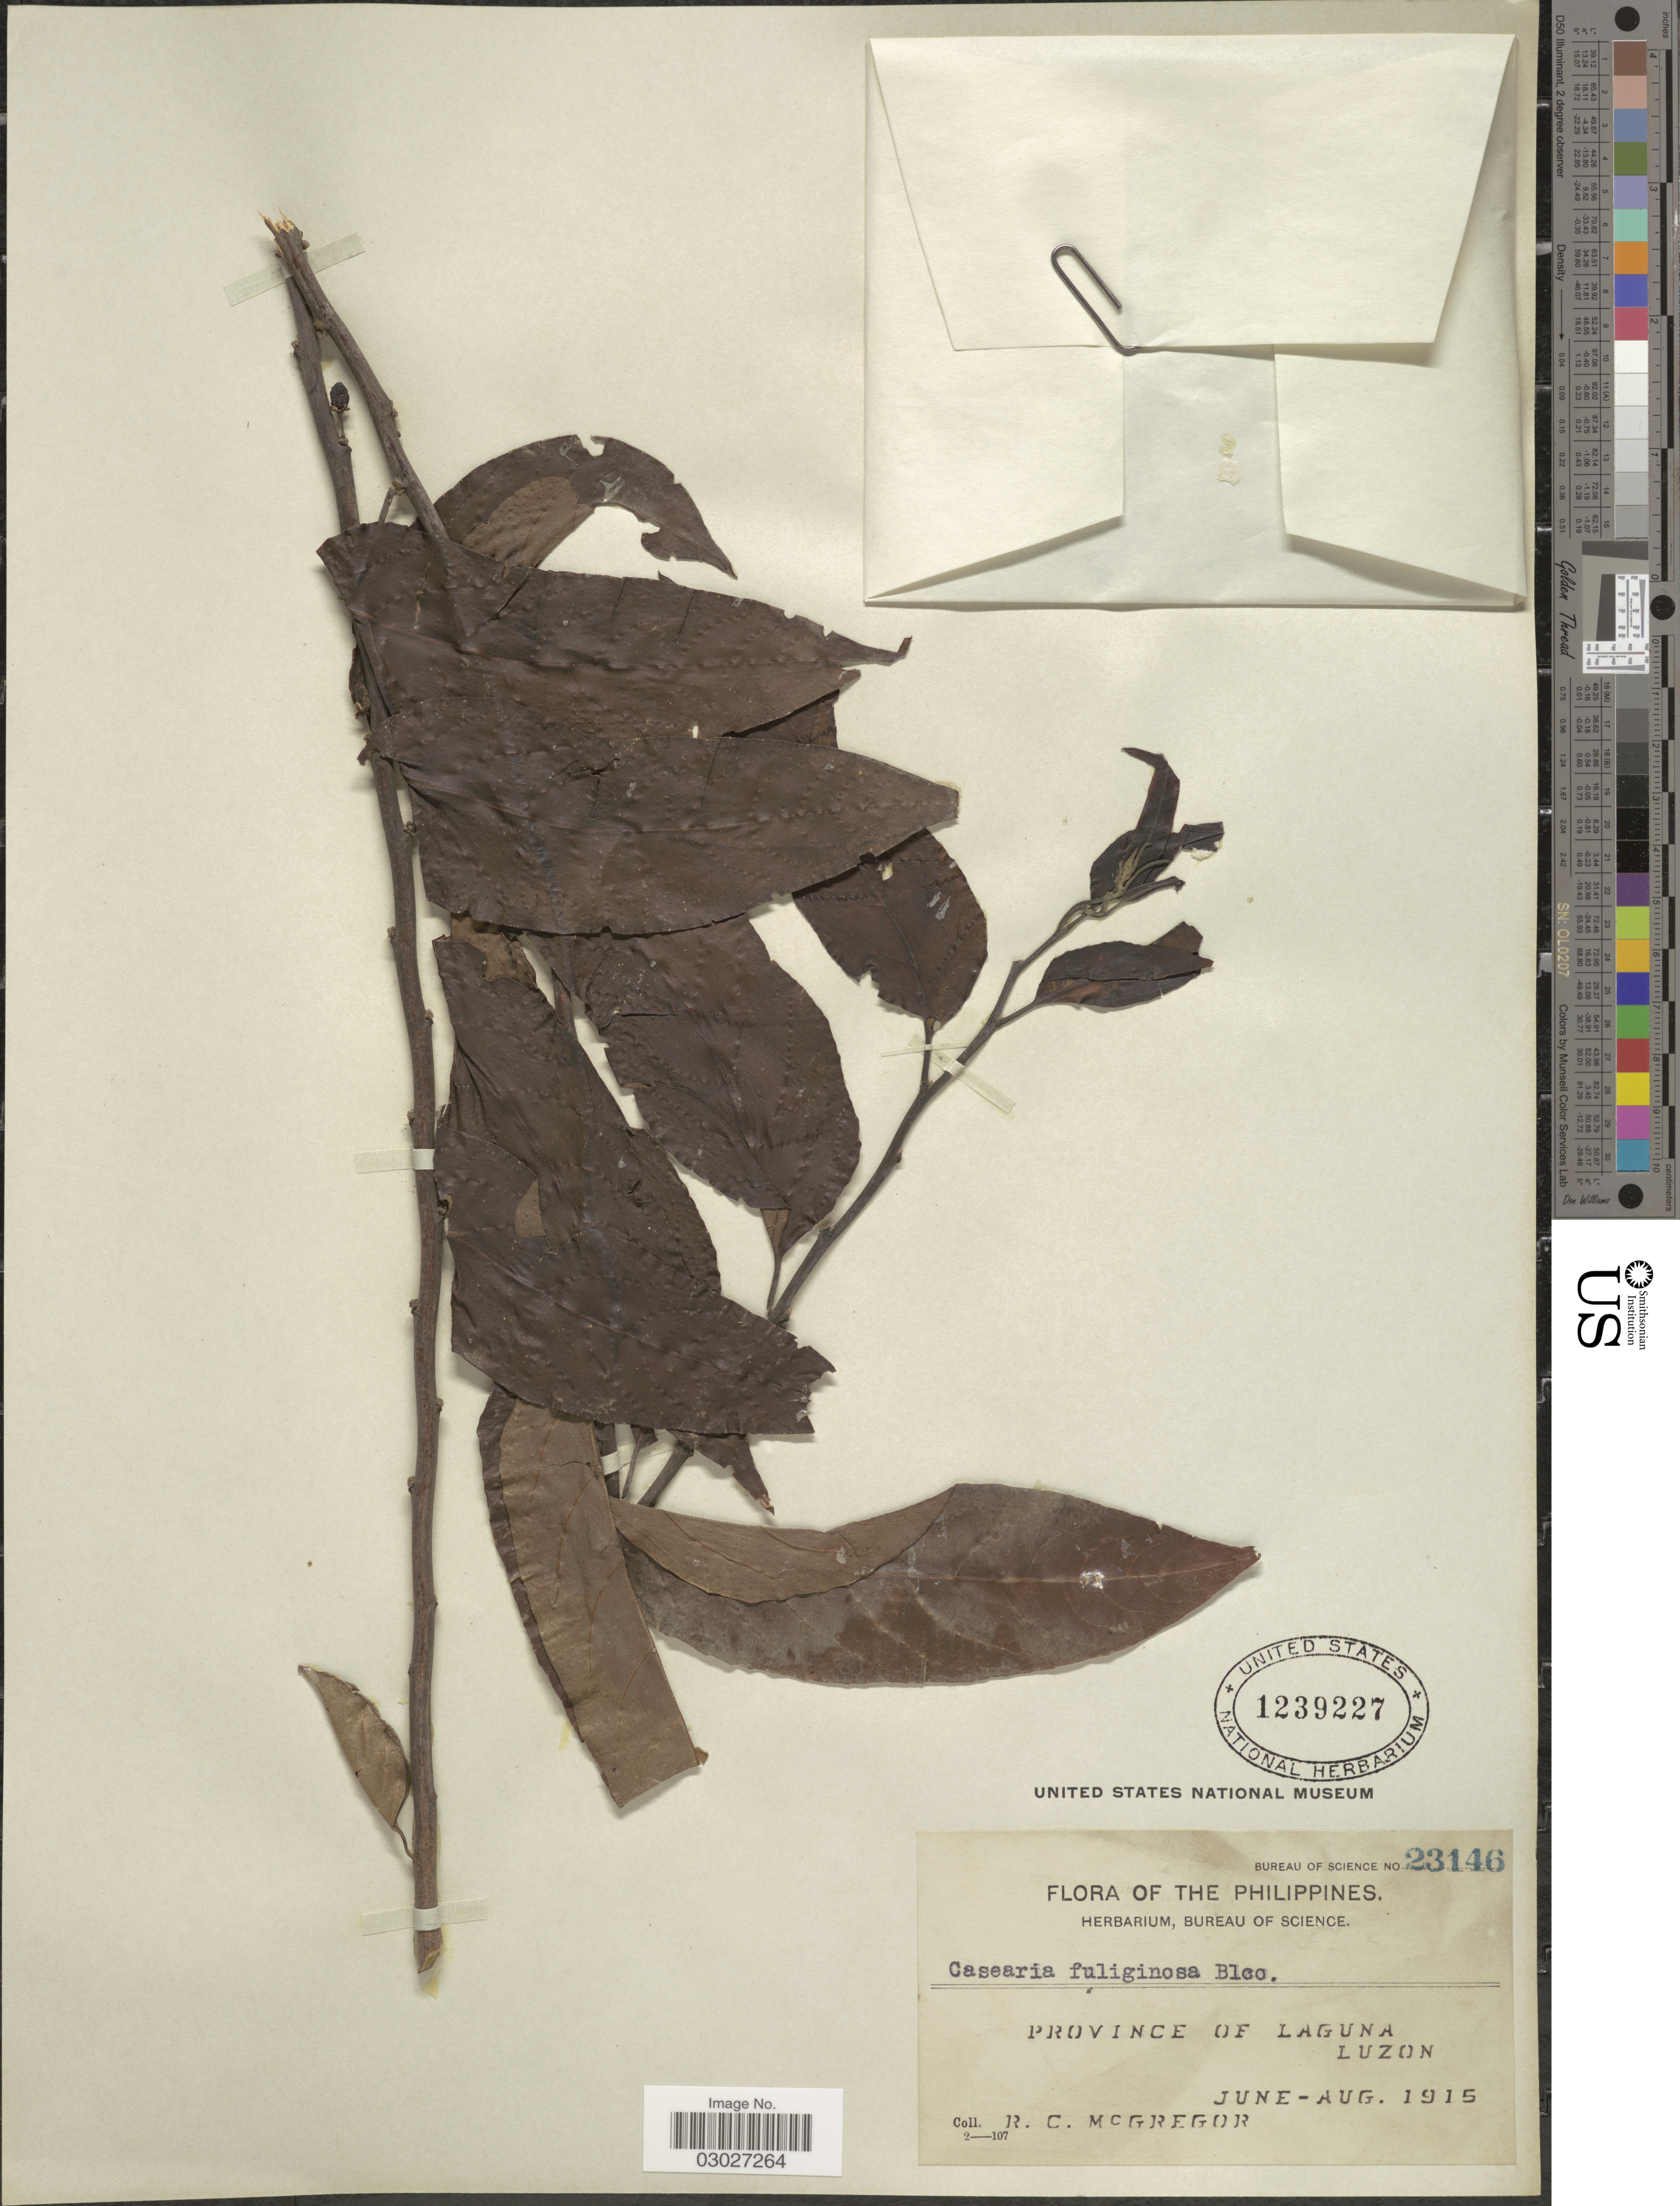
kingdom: Plantae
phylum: Tracheophyta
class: Magnoliopsida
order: Malpighiales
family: Salicaceae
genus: Casearia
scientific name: Casearia fuliginosa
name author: (Blanco) Blanco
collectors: R. C. McGregor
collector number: Bureau of Science 23146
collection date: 1915-06/1915-08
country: Philippines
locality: Province of Laguna, Luzon.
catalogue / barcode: US 1239227